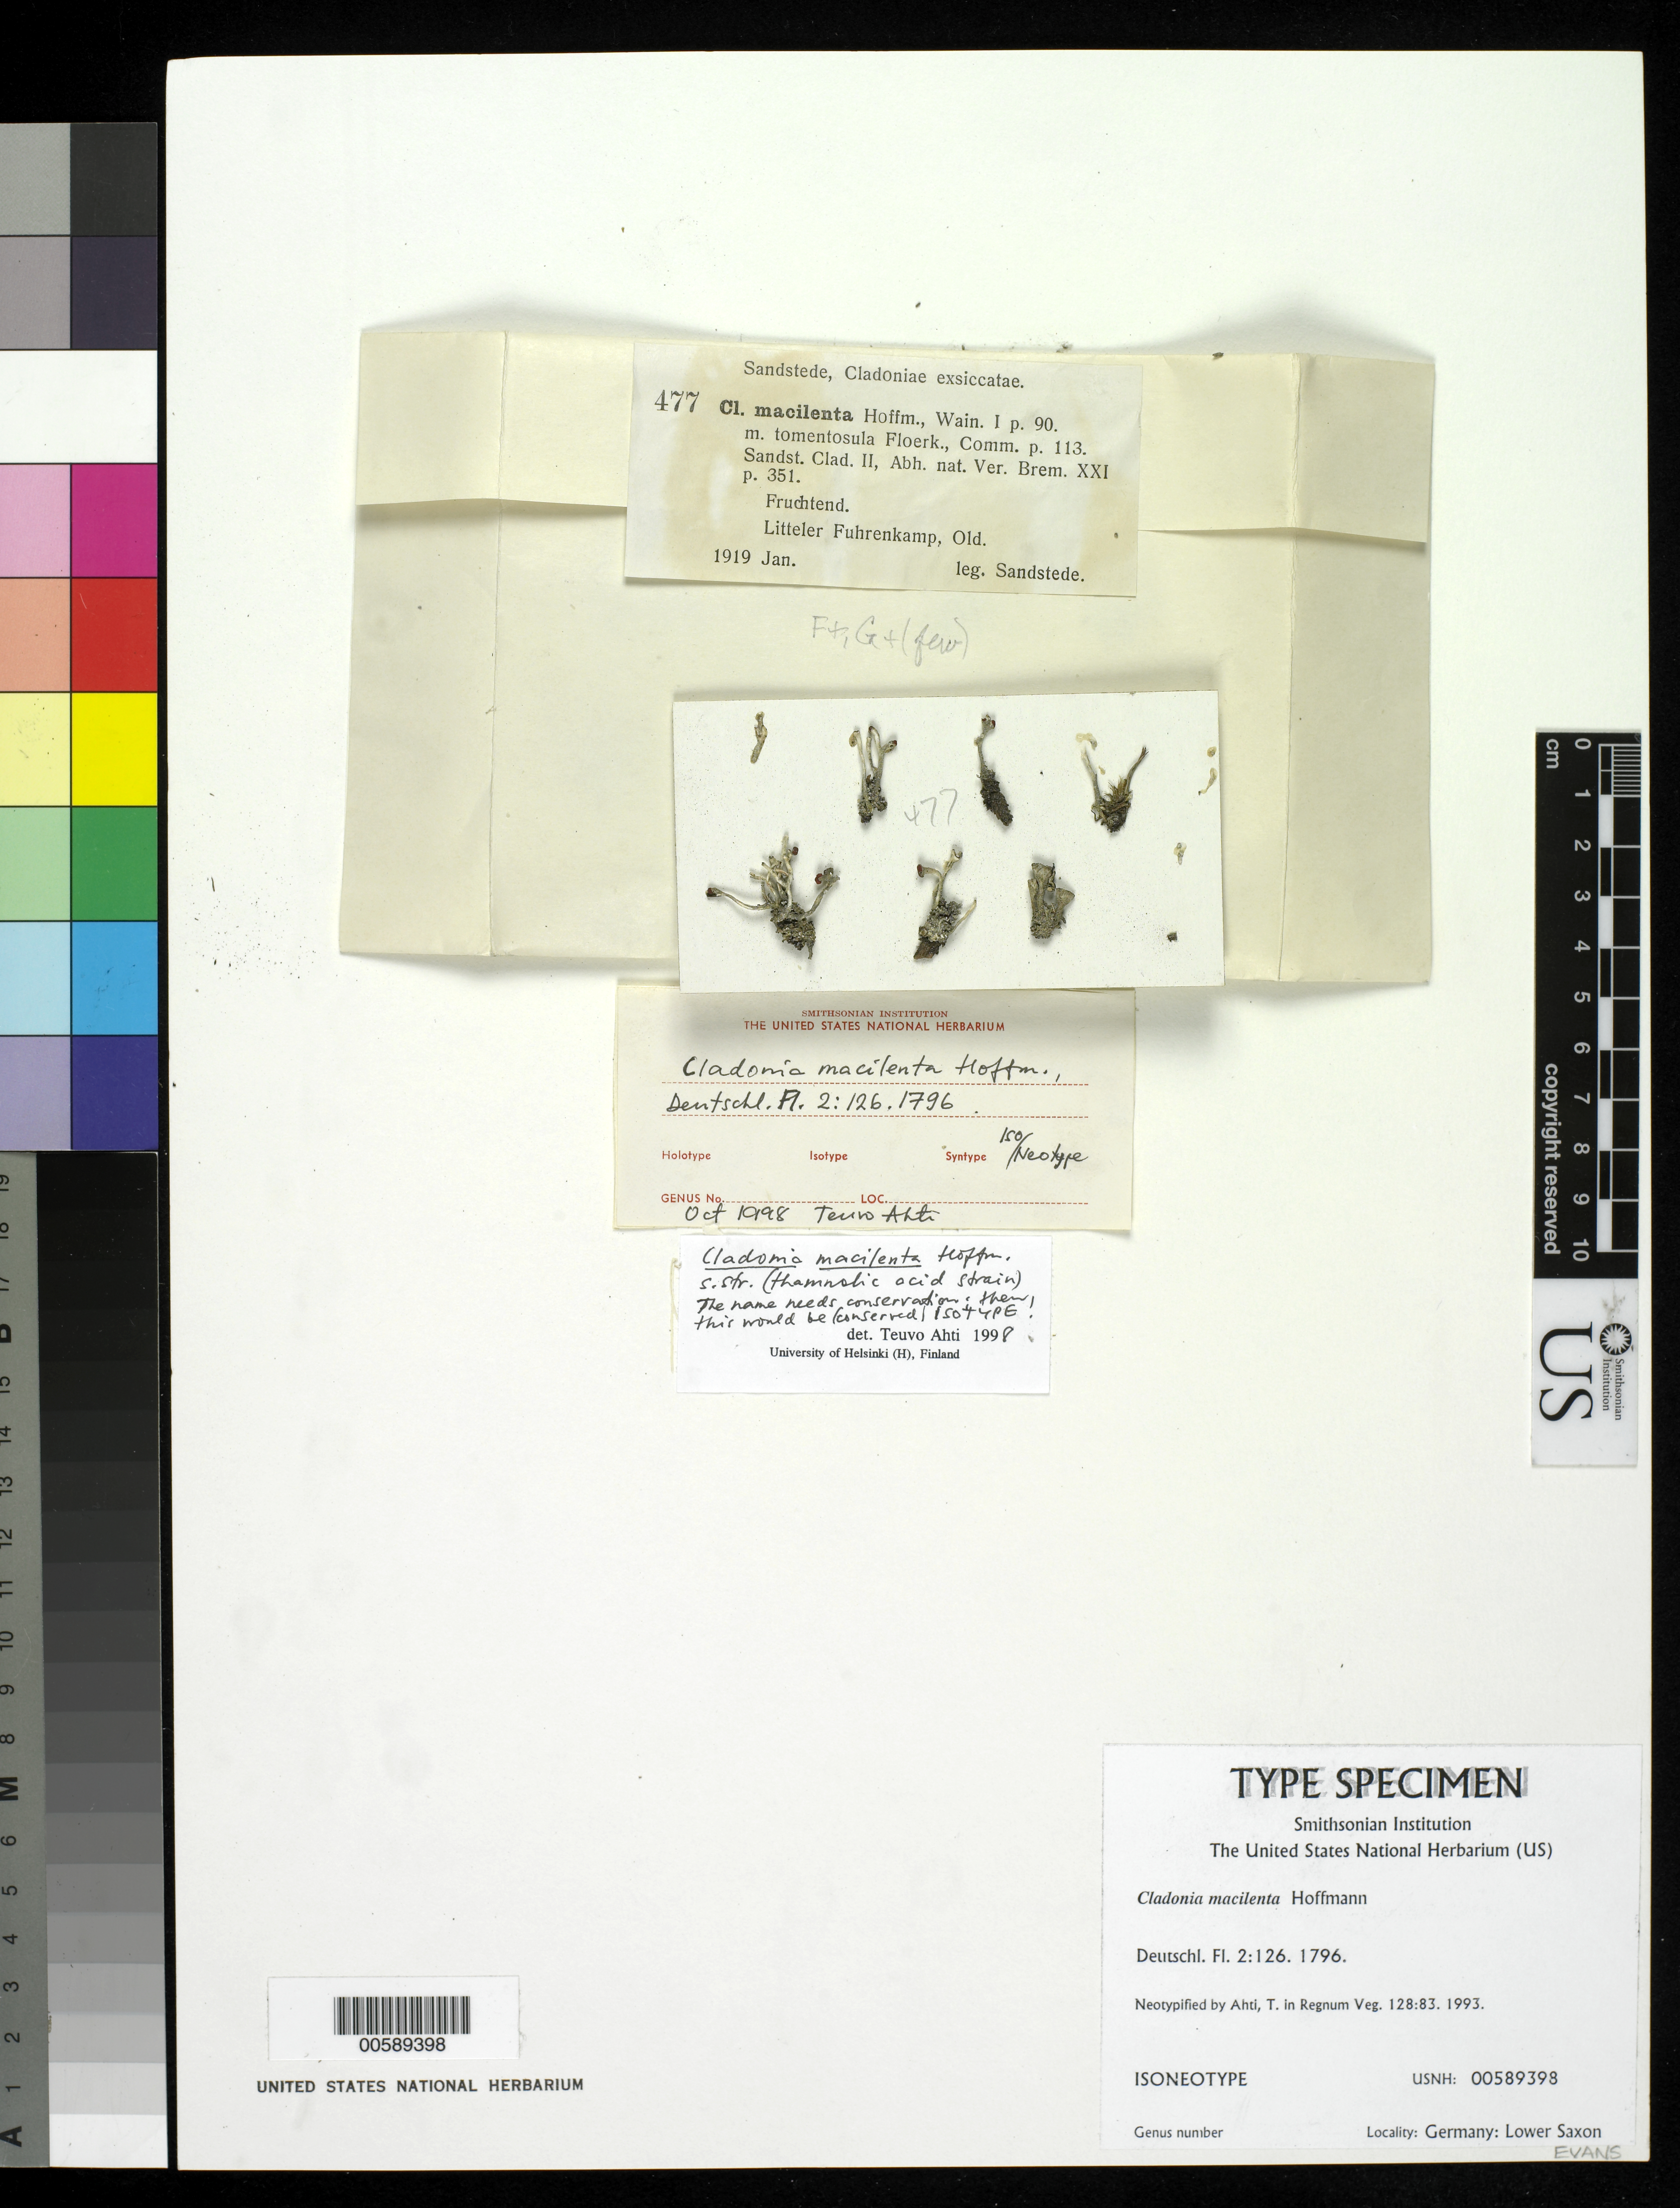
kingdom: Fungi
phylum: Ascomycota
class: Lecanoromycetes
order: Lecanorales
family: Cladoniaceae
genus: Cladonia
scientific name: Cladonia macilenta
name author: (Hoffm.) Hoffm.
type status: Isoneotype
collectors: H. Sandstede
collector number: Sandst., Clad. Exs. 477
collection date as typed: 1920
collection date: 1920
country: Germany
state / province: Niedersachsen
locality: Saar, Amhren, im walde Stenice. [Saar, Amhren, in the forest of Stenice.]